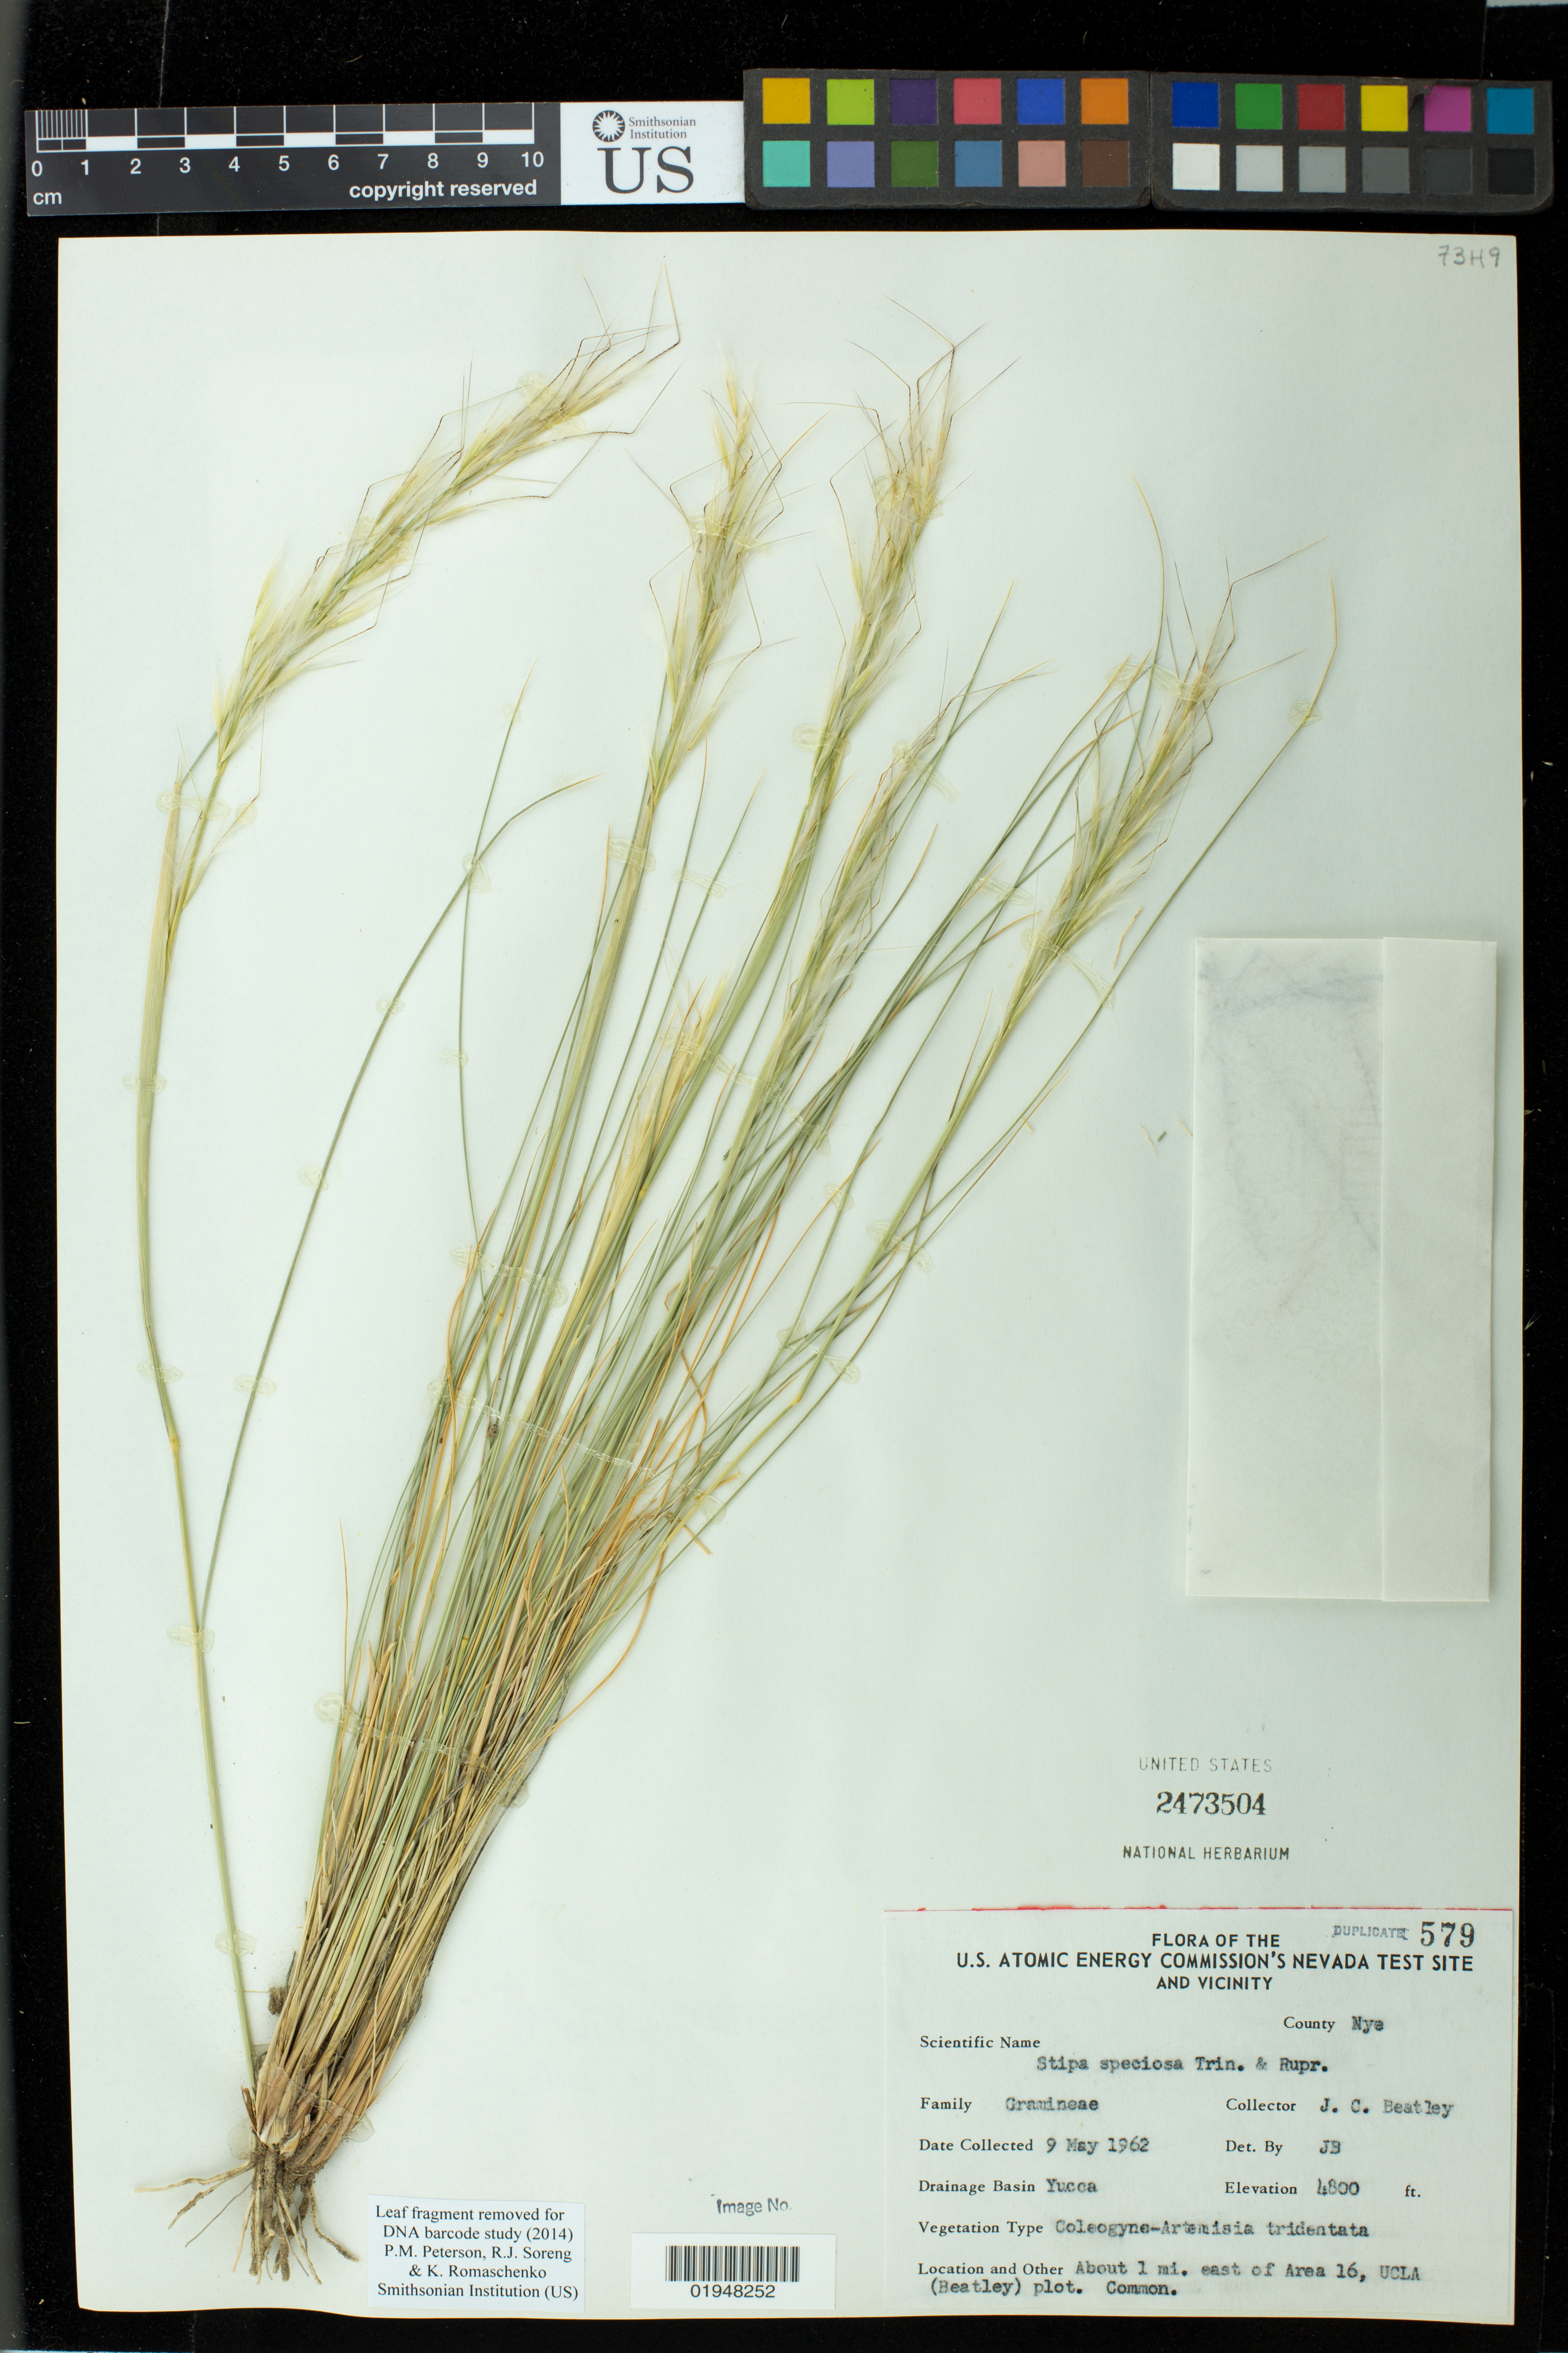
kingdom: Plantae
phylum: Tracheophyta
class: Liliopsida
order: Poales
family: Poaceae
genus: Pappostipa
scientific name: Pappostipa speciosa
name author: (Trin. & Rupr.) Romasch.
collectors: J. C. Beatley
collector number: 579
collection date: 1962-05-09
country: United States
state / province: Nevada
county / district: Nye County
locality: About 1 mi. east of Area 16, UCLA (Beatley) plot.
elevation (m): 1463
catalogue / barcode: US 2473504